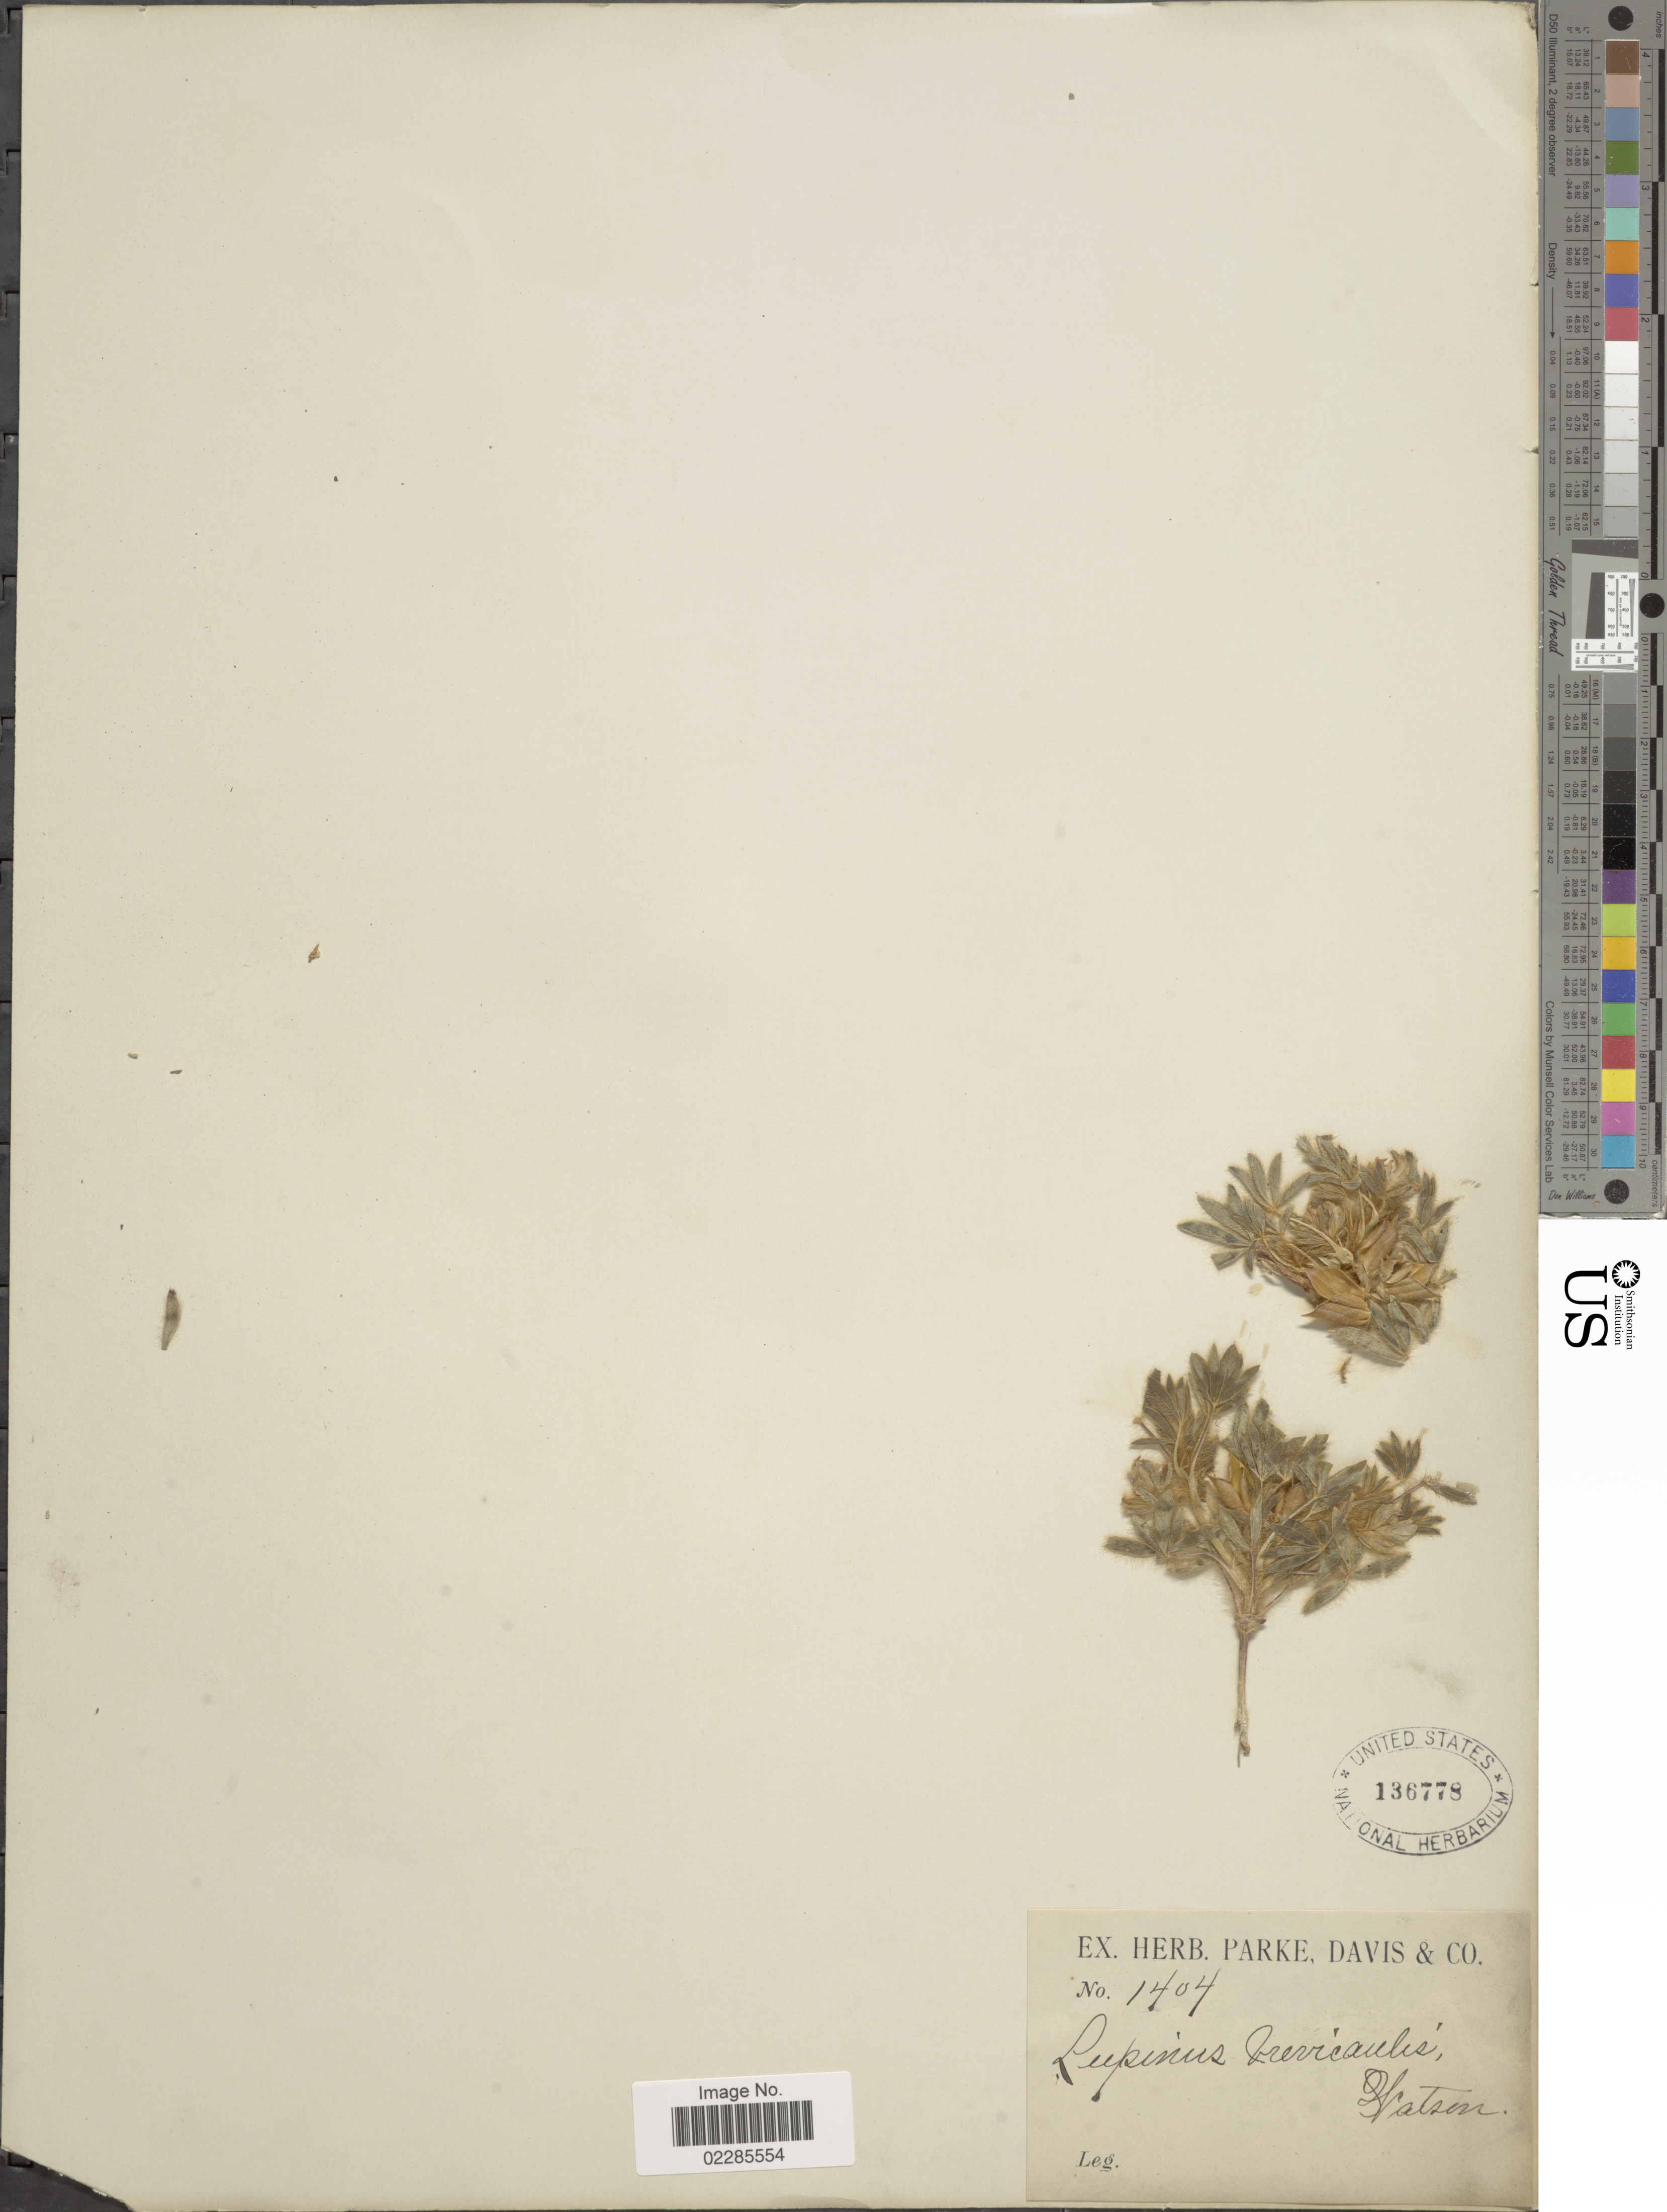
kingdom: Plantae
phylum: Tracheophyta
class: Magnoliopsida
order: Fabales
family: Fabaceae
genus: Lupinus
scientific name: Lupinus kingii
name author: S. Watson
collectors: ex herb. Parke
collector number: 1404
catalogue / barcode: US 136778